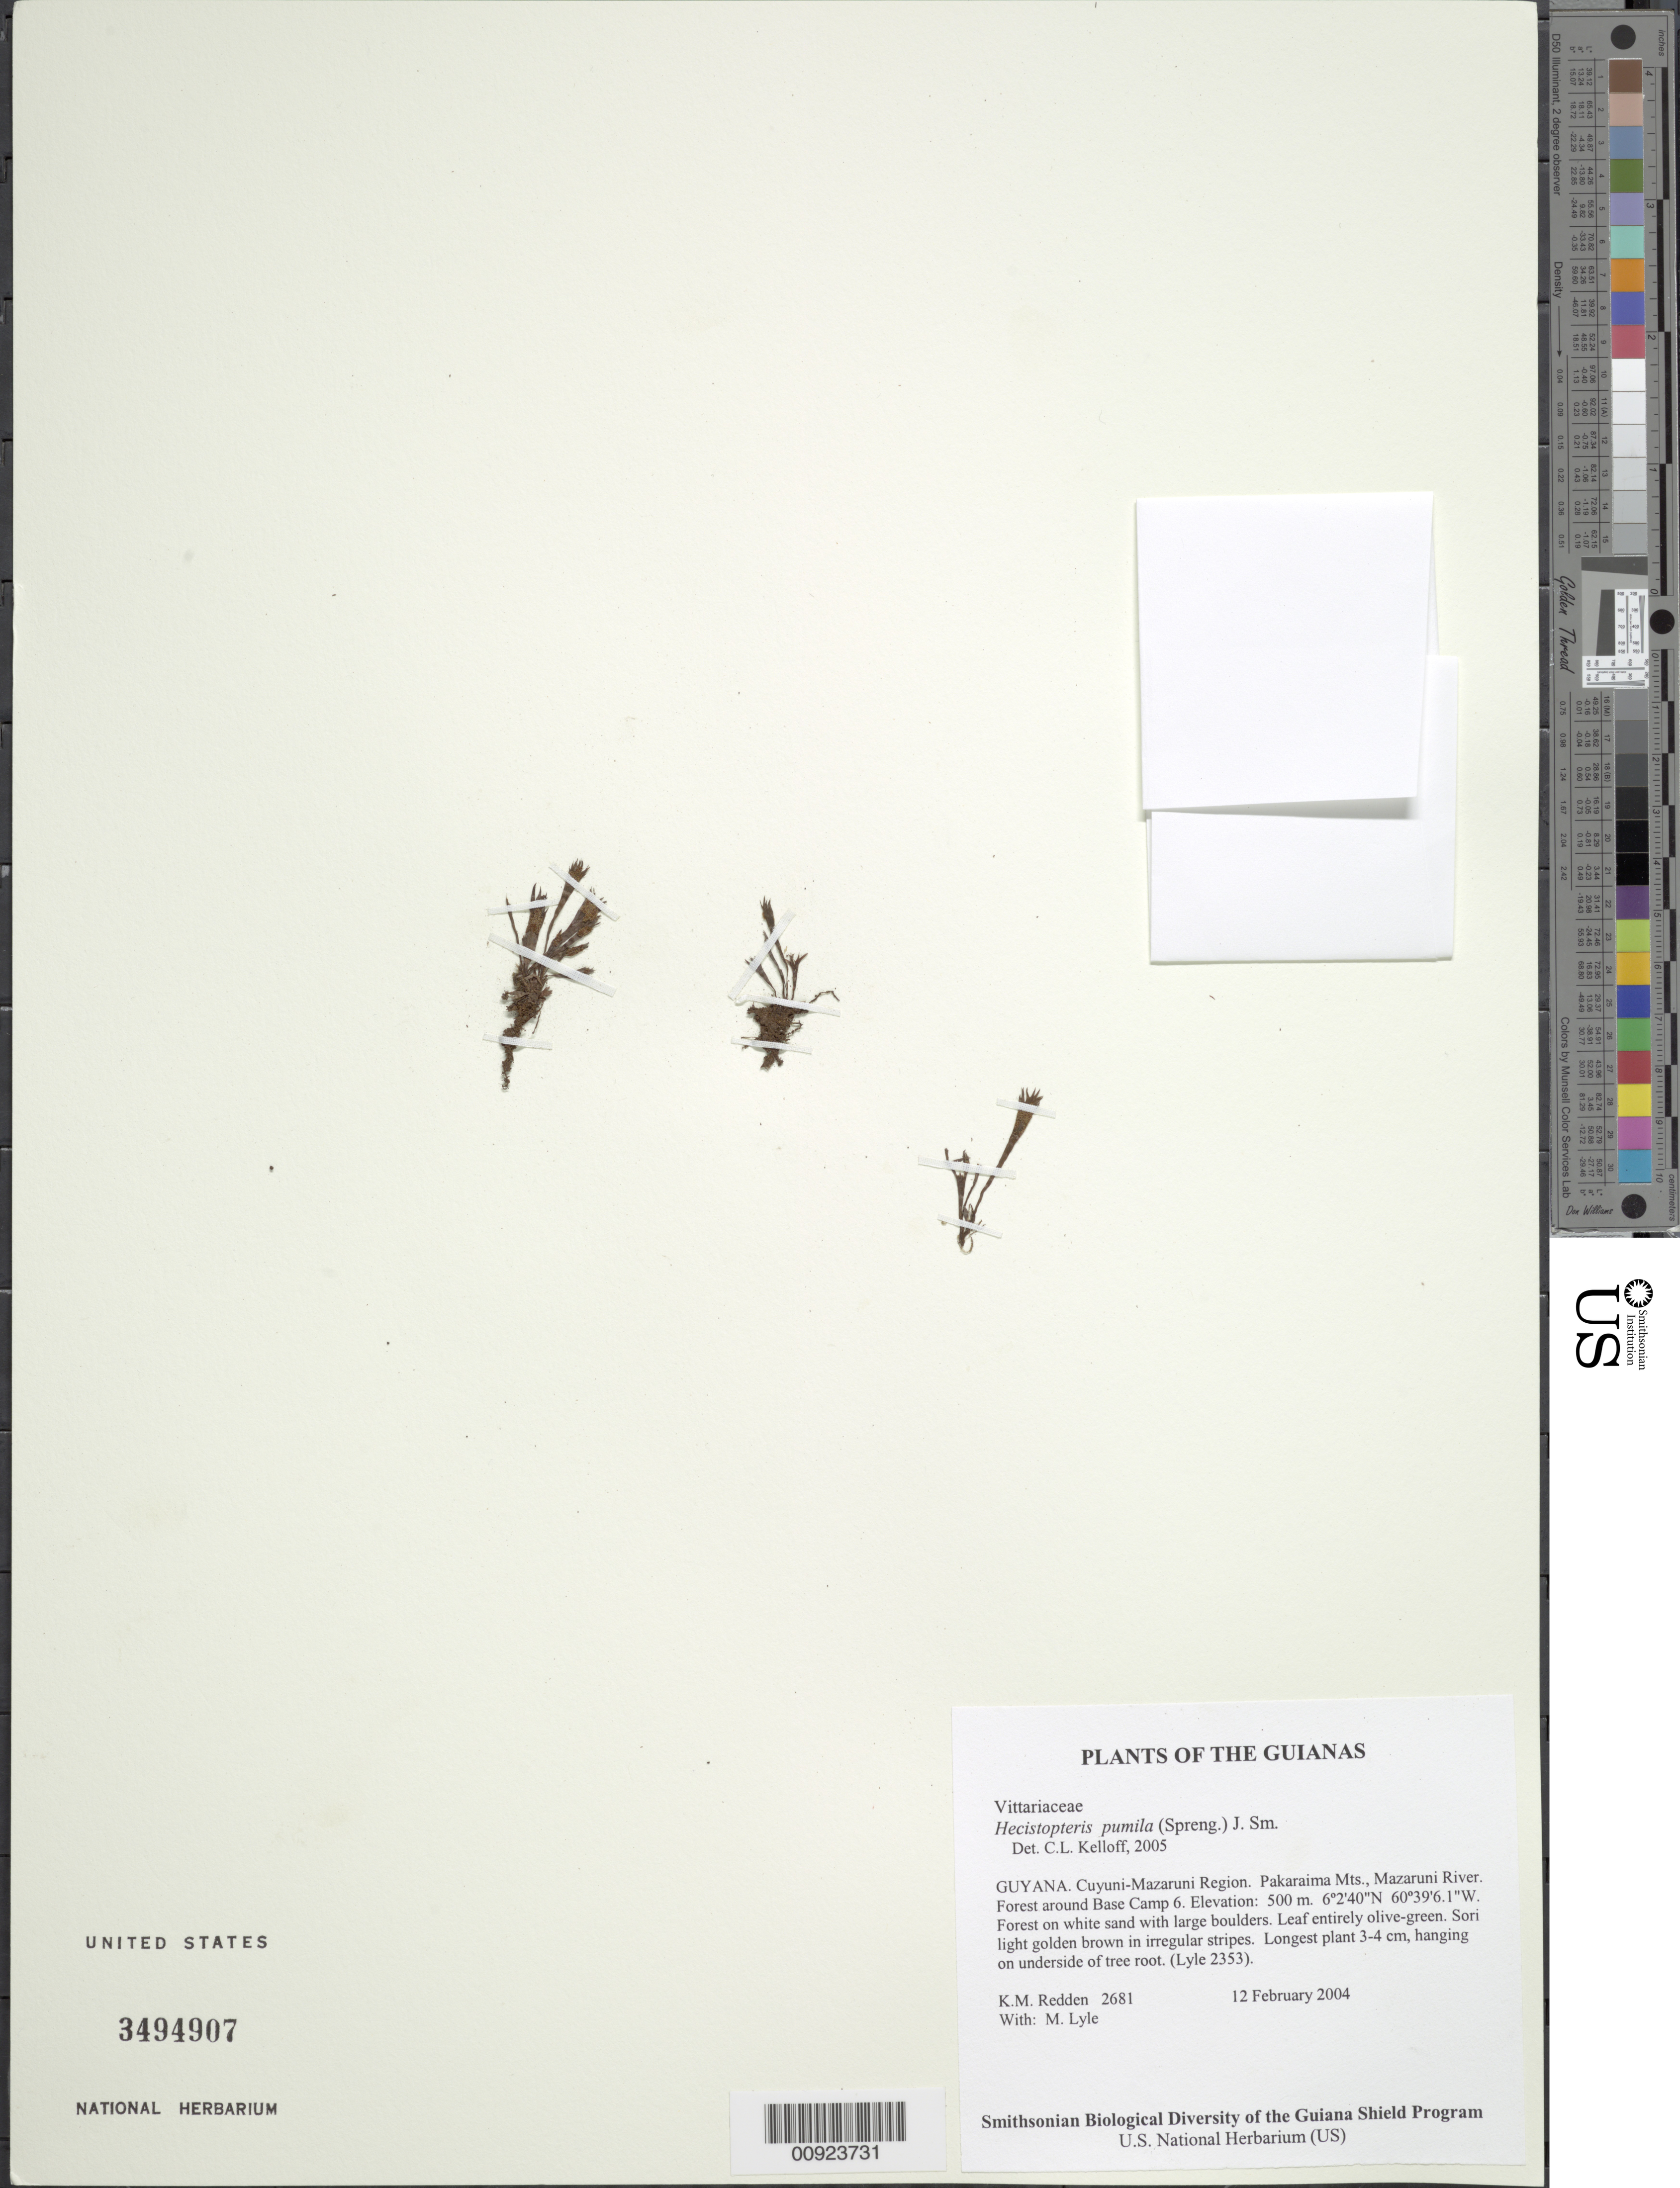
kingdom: Plantae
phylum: Tracheophyta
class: Polypodiopsida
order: Polypodiales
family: Pteridaceae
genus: Hecistopteris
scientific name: Hecistopteris pumila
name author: Christ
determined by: Kelloff, Carol L., (US), Smithsonian Institution - National Museum of Natural History (UNITED STATES)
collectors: K. M. Redden & M. Lyle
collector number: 2681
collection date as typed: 12 February 2004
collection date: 2004-02-12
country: Guyana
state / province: Cuyuni-Mazaruni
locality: Pakaraima Mts., Mazaruni River. Forest around Base Camp 6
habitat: Forest on white sand with large boulders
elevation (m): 500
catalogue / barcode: US 3494907